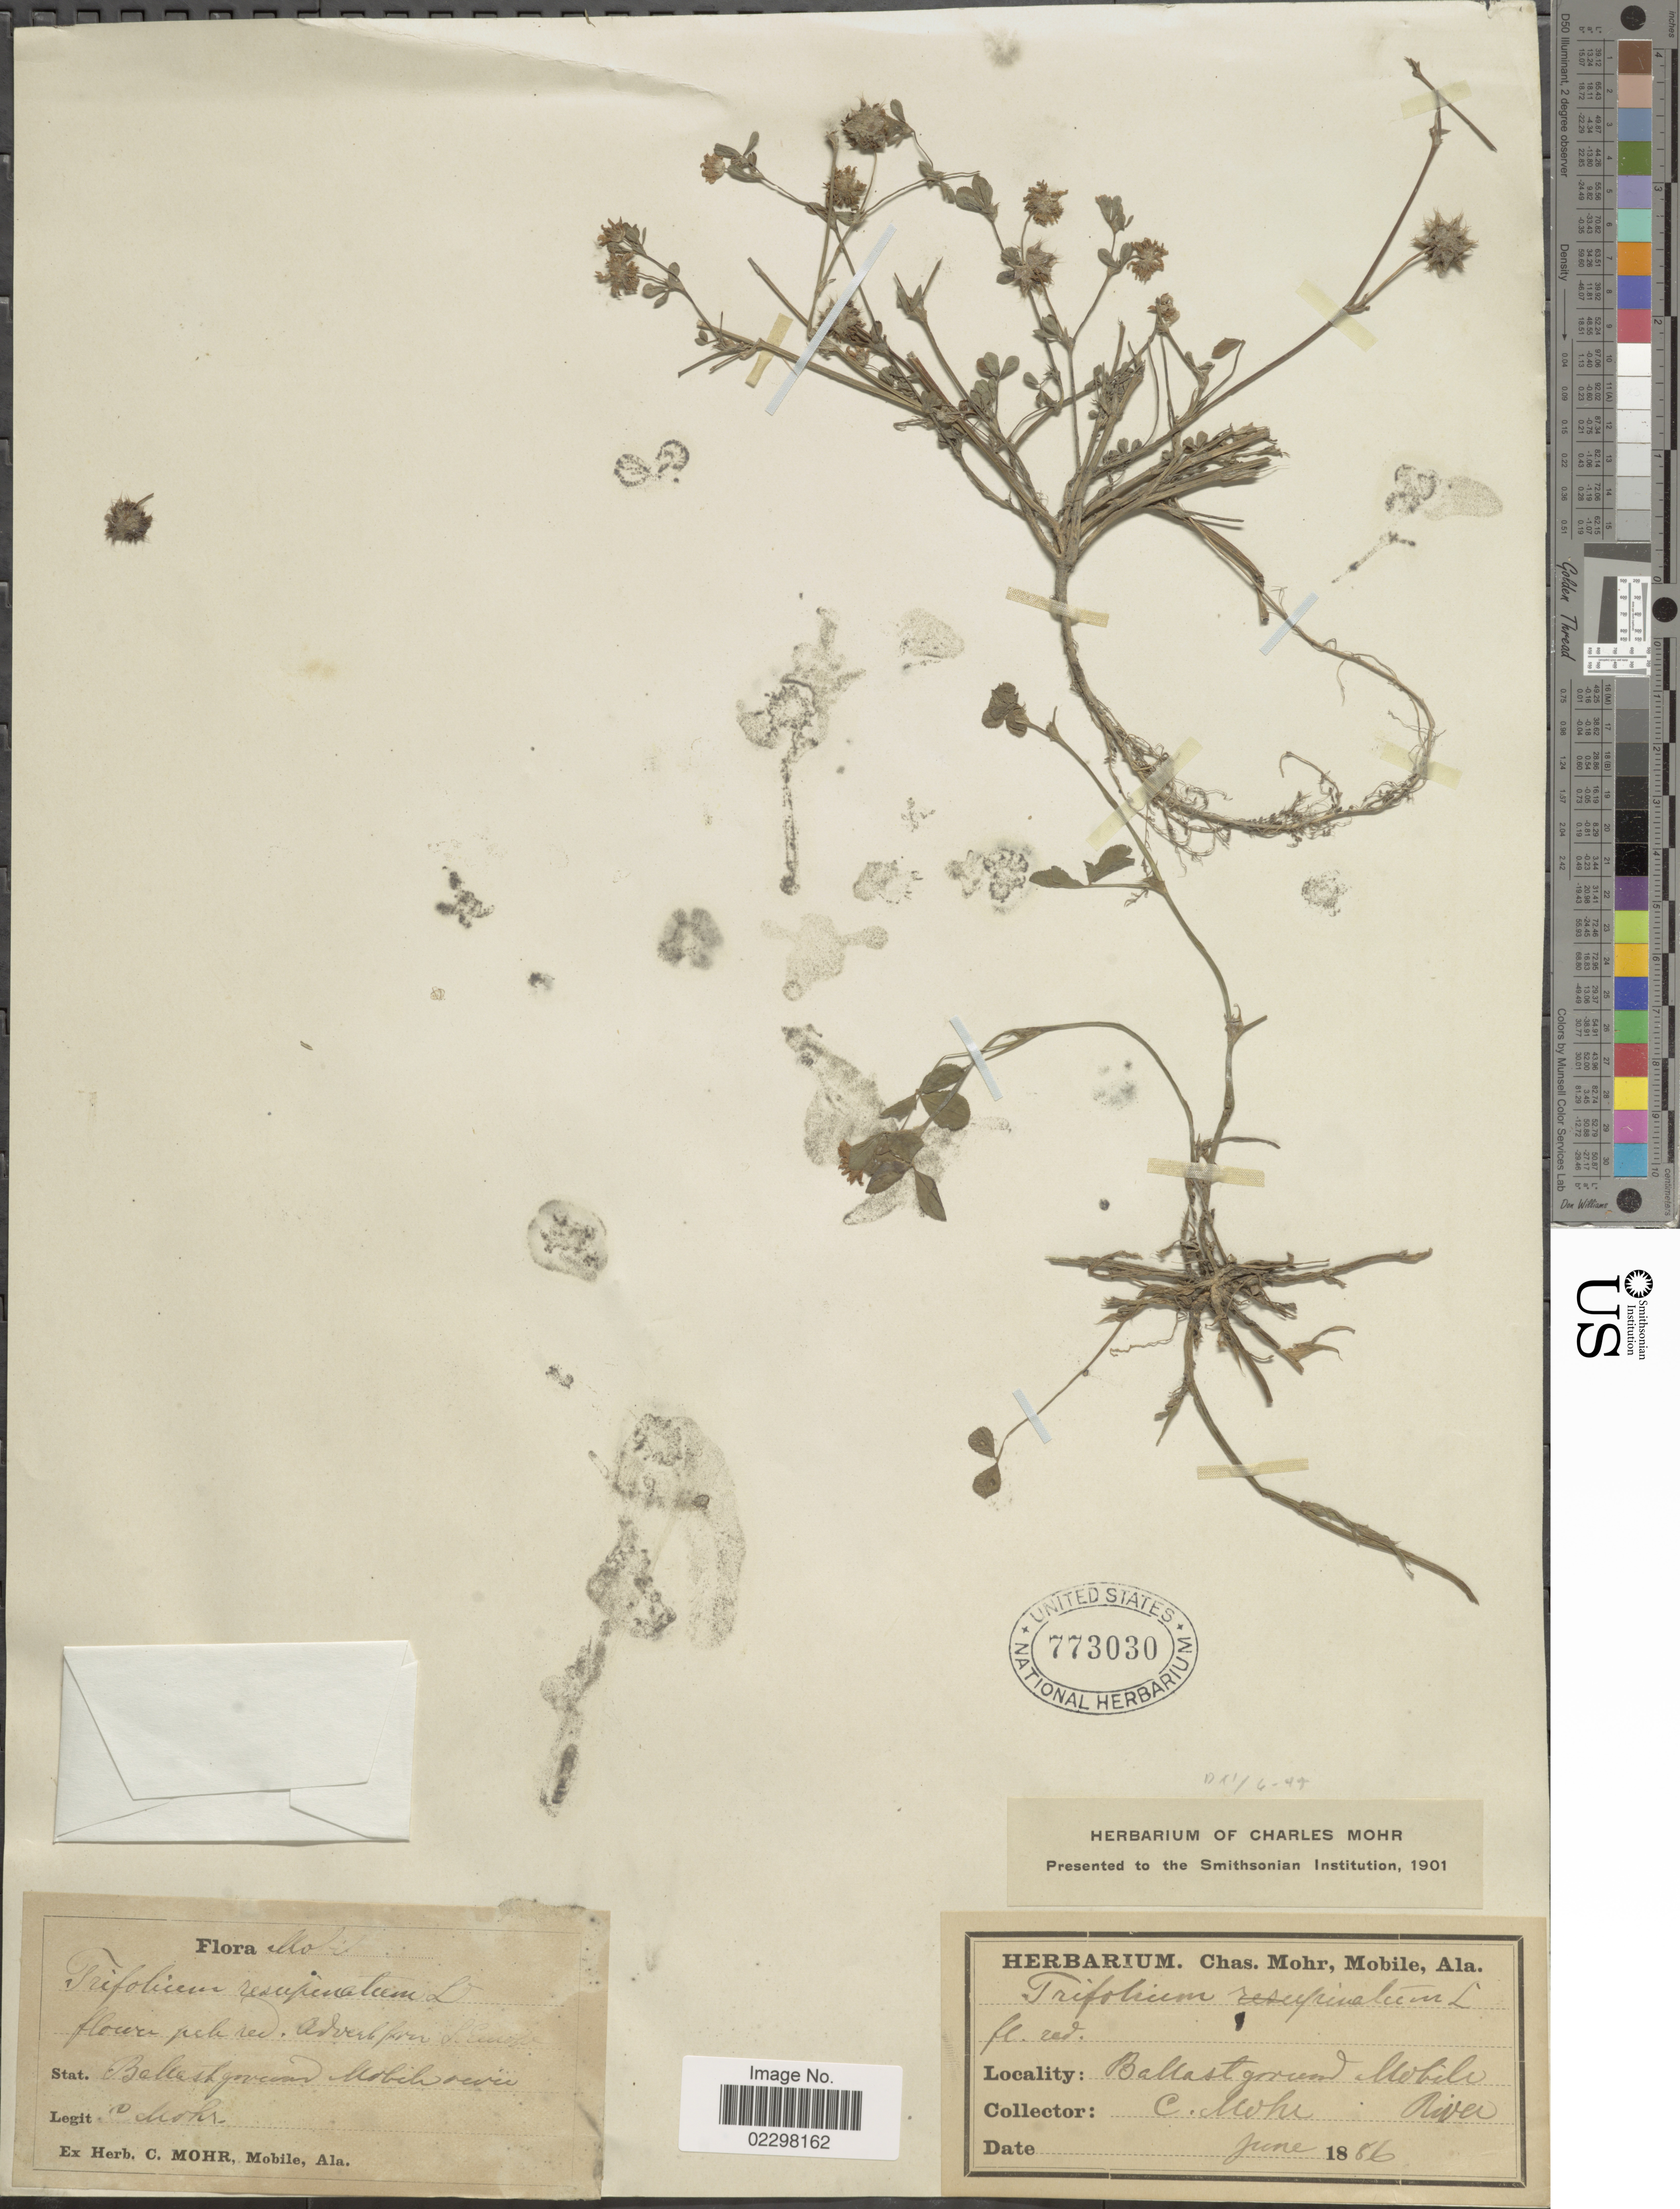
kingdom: Plantae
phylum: Tracheophyta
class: Magnoliopsida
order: Fabales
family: Fabaceae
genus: Trifolium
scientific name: Trifolium resupinatum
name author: L.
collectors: Mohr, C. T. (herbarium)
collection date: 1886-06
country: United States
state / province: Alabama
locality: Ballast ground, Mobile River.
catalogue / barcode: US 773030